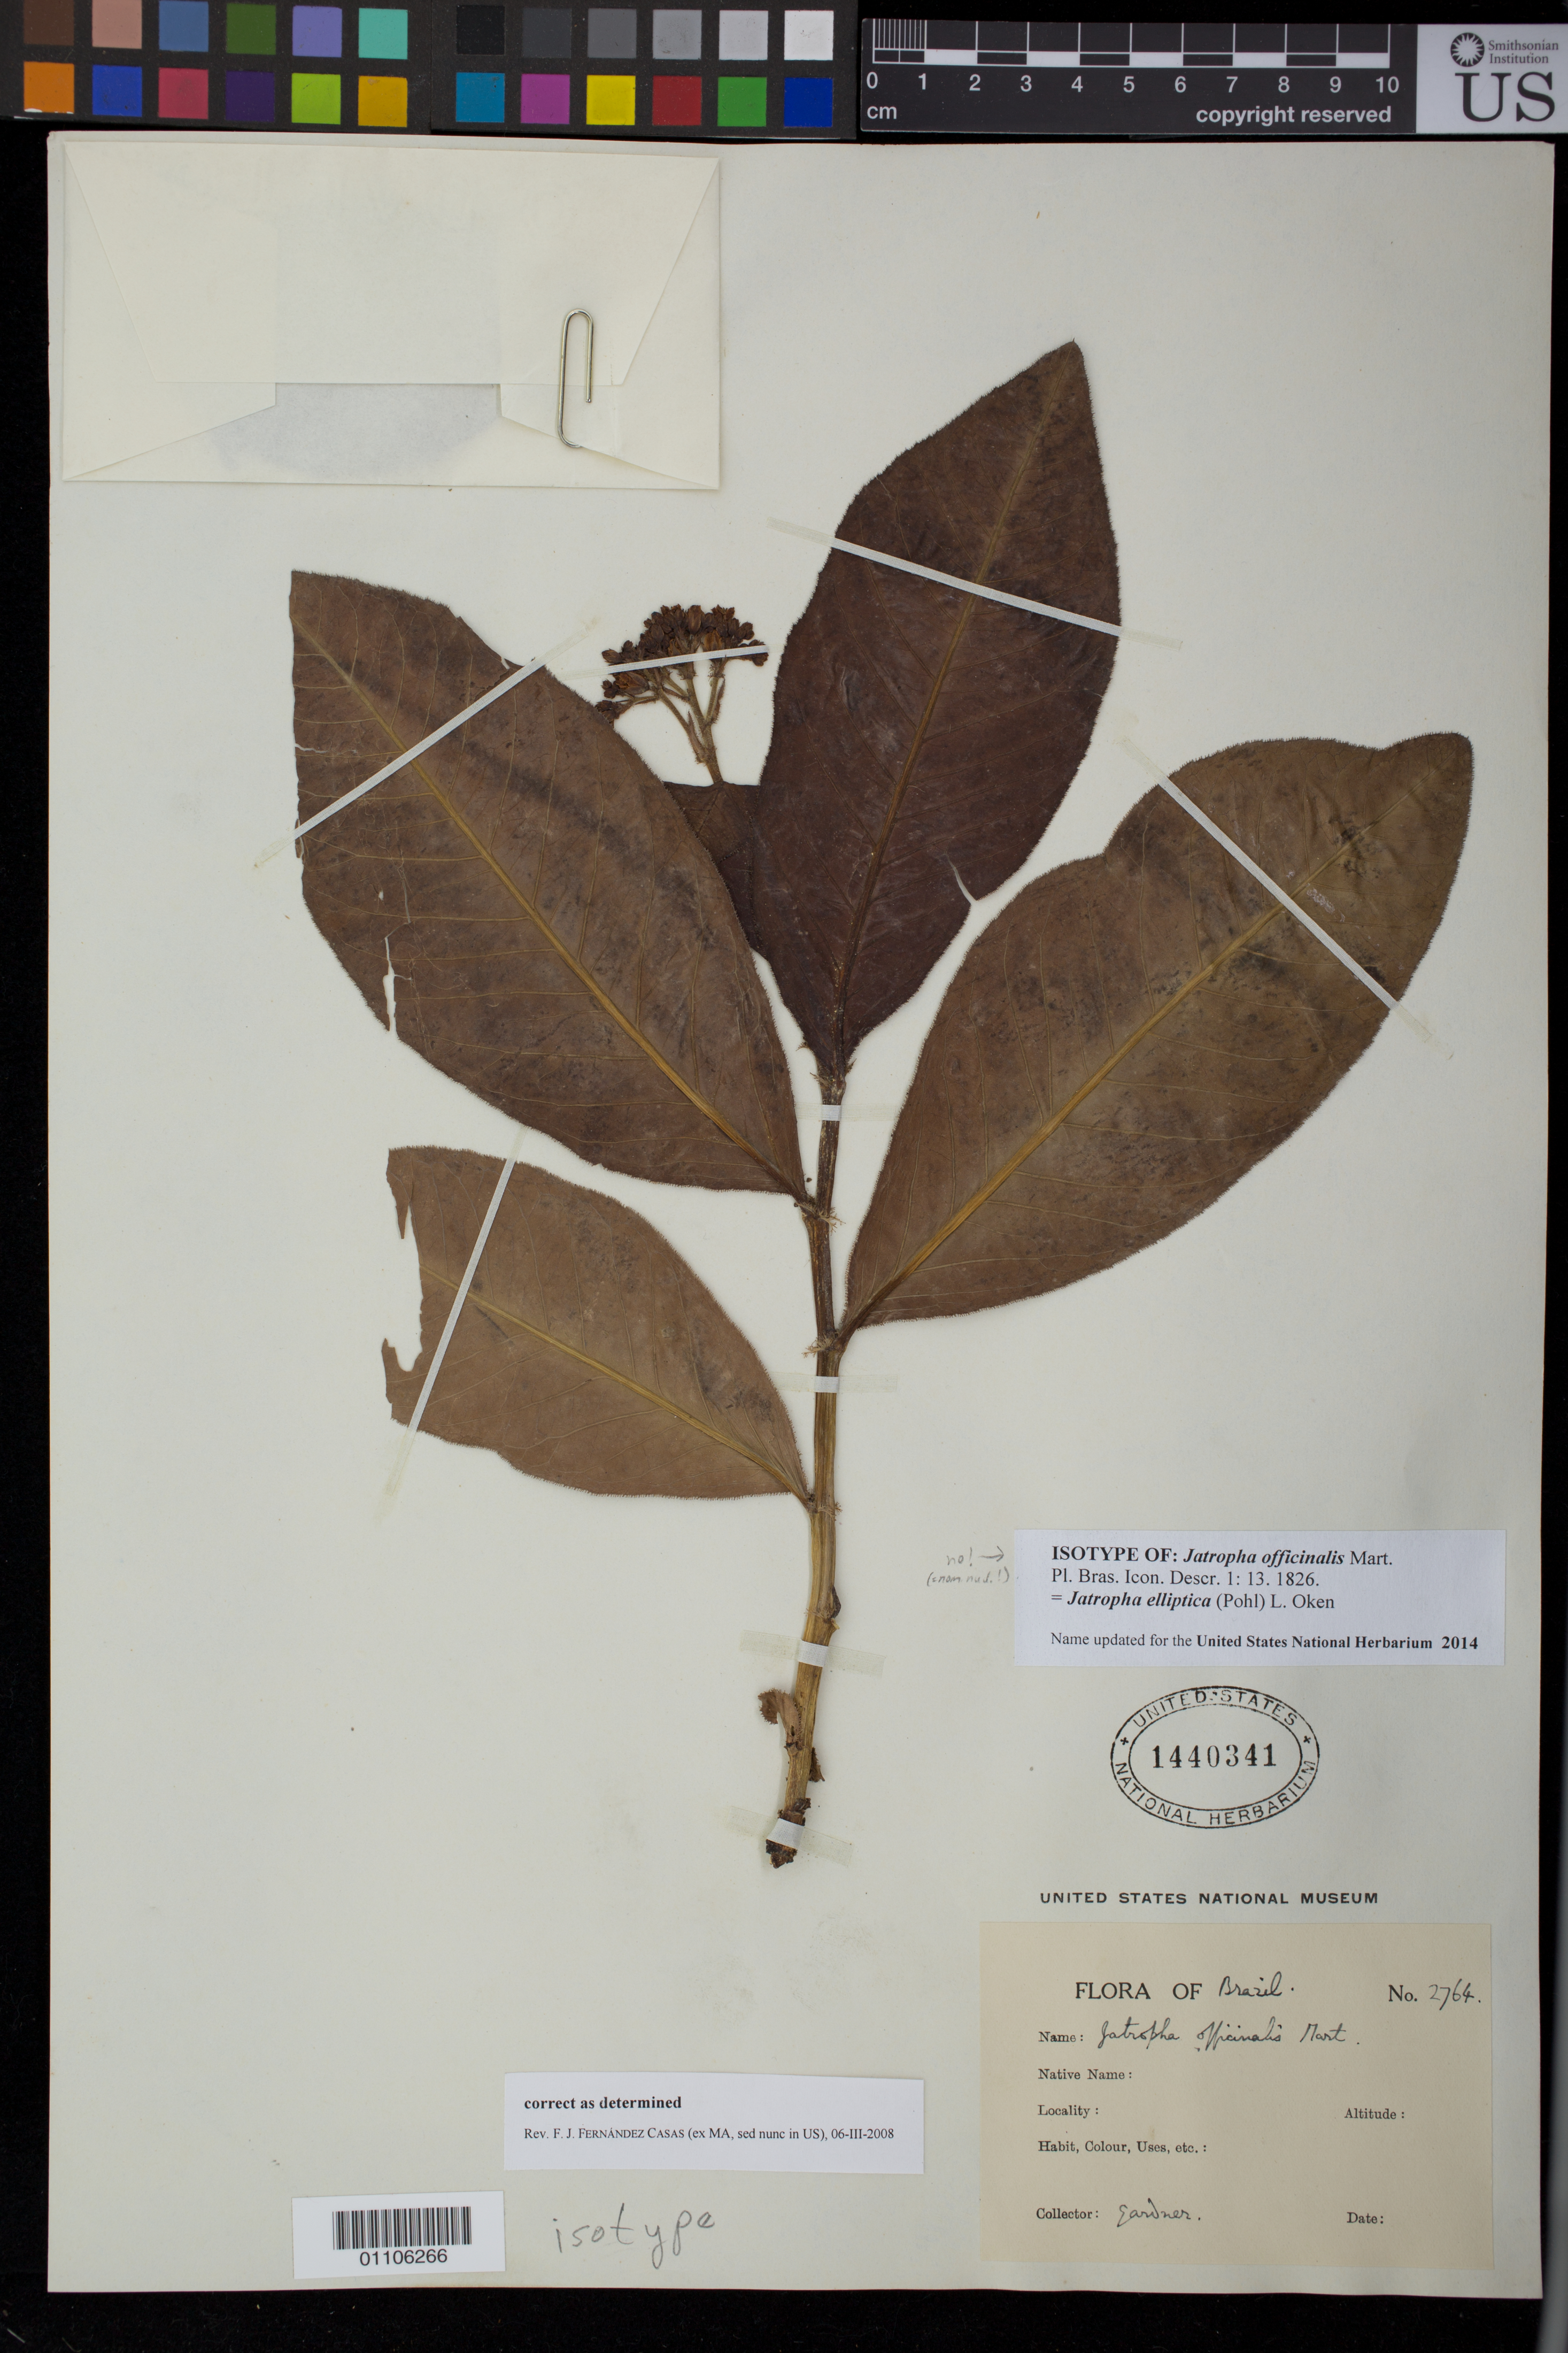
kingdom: Plantae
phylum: Tracheophyta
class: Magnoliopsida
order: Malpighiales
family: Euphorbiaceae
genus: Adenoropium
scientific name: Adenoropium ellipticum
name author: Pohl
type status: Possible Syntype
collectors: G. Gardner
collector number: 2764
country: Brazil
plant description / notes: Annotated (2014) as "Isotype of: Jatropha officinalis Mart. Pl. Bras. Icon. Descr. 1: 13. 1826" but that name is a nom. nud., published only as a synonym of Adenoropium ellipticum Pohl.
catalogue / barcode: US 1440341